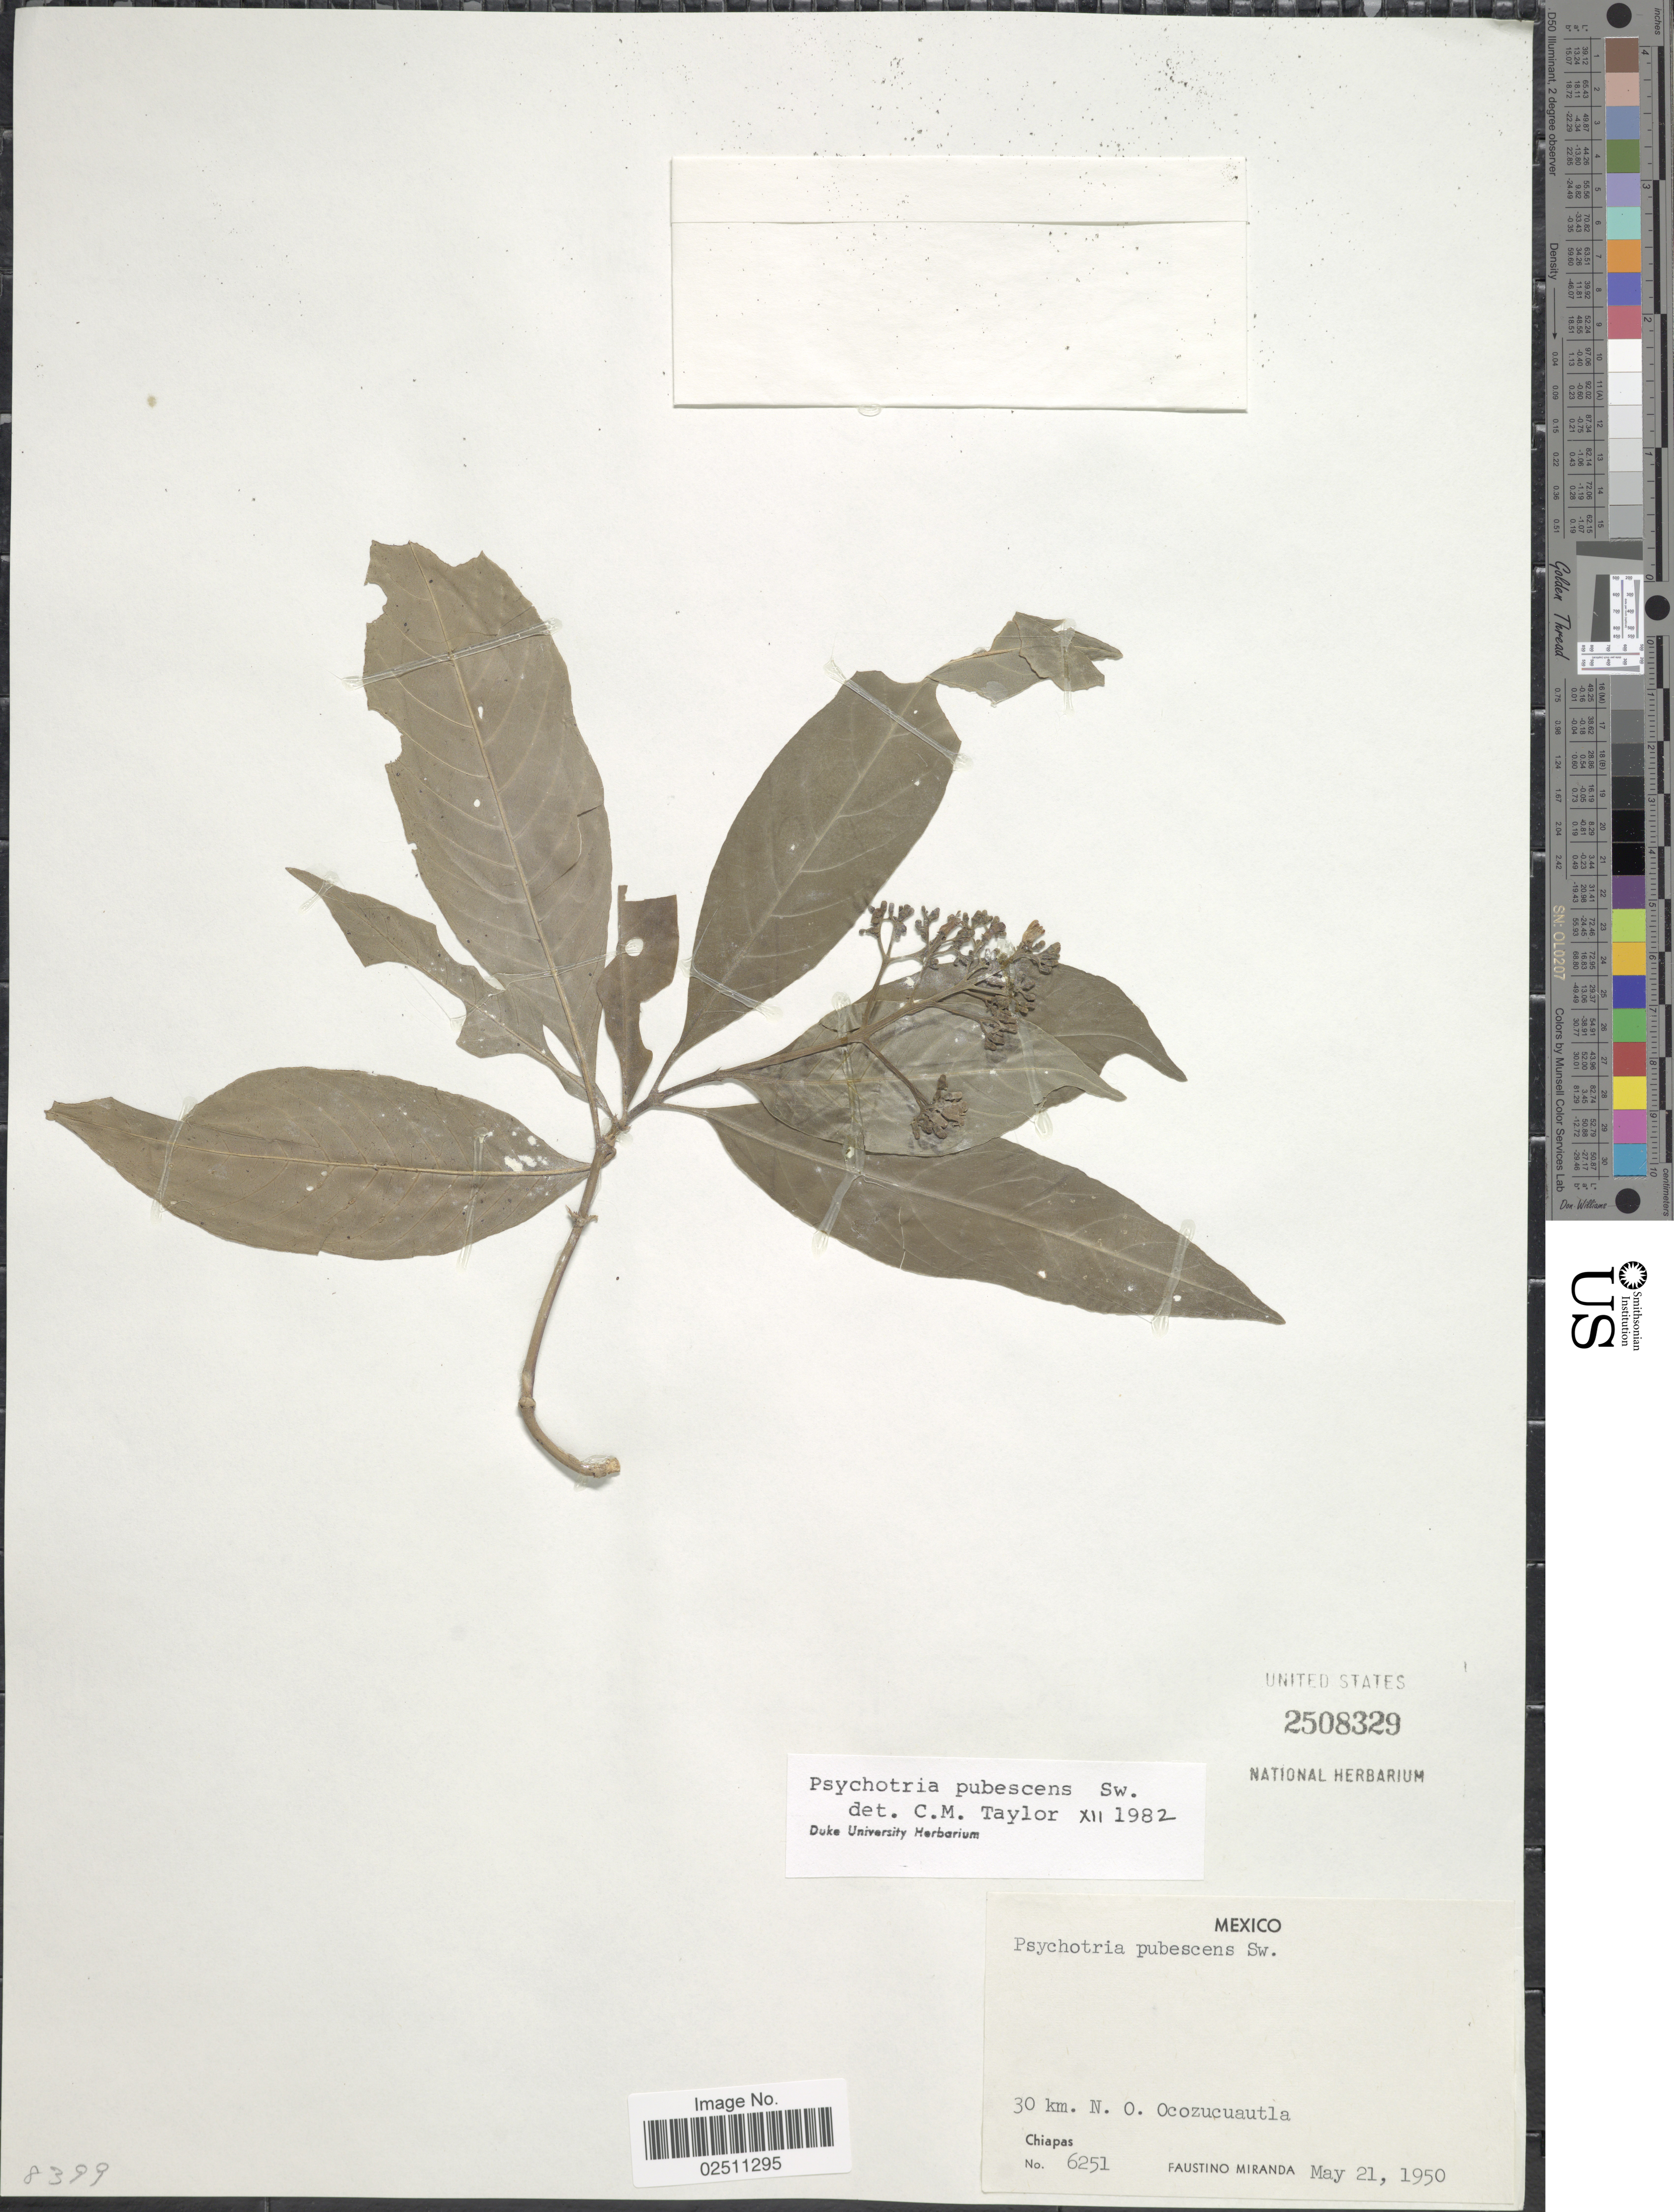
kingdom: Plantae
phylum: Tracheophyta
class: Magnoliopsida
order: Gentianales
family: Rubiaceae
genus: Psychotria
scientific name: Psychotria pubescens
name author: Sw.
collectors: F. Miranda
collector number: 6251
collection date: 1950-05-21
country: Mexico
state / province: Chiapas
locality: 30 km. N.O. Ocozucuautla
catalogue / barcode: US 2508329